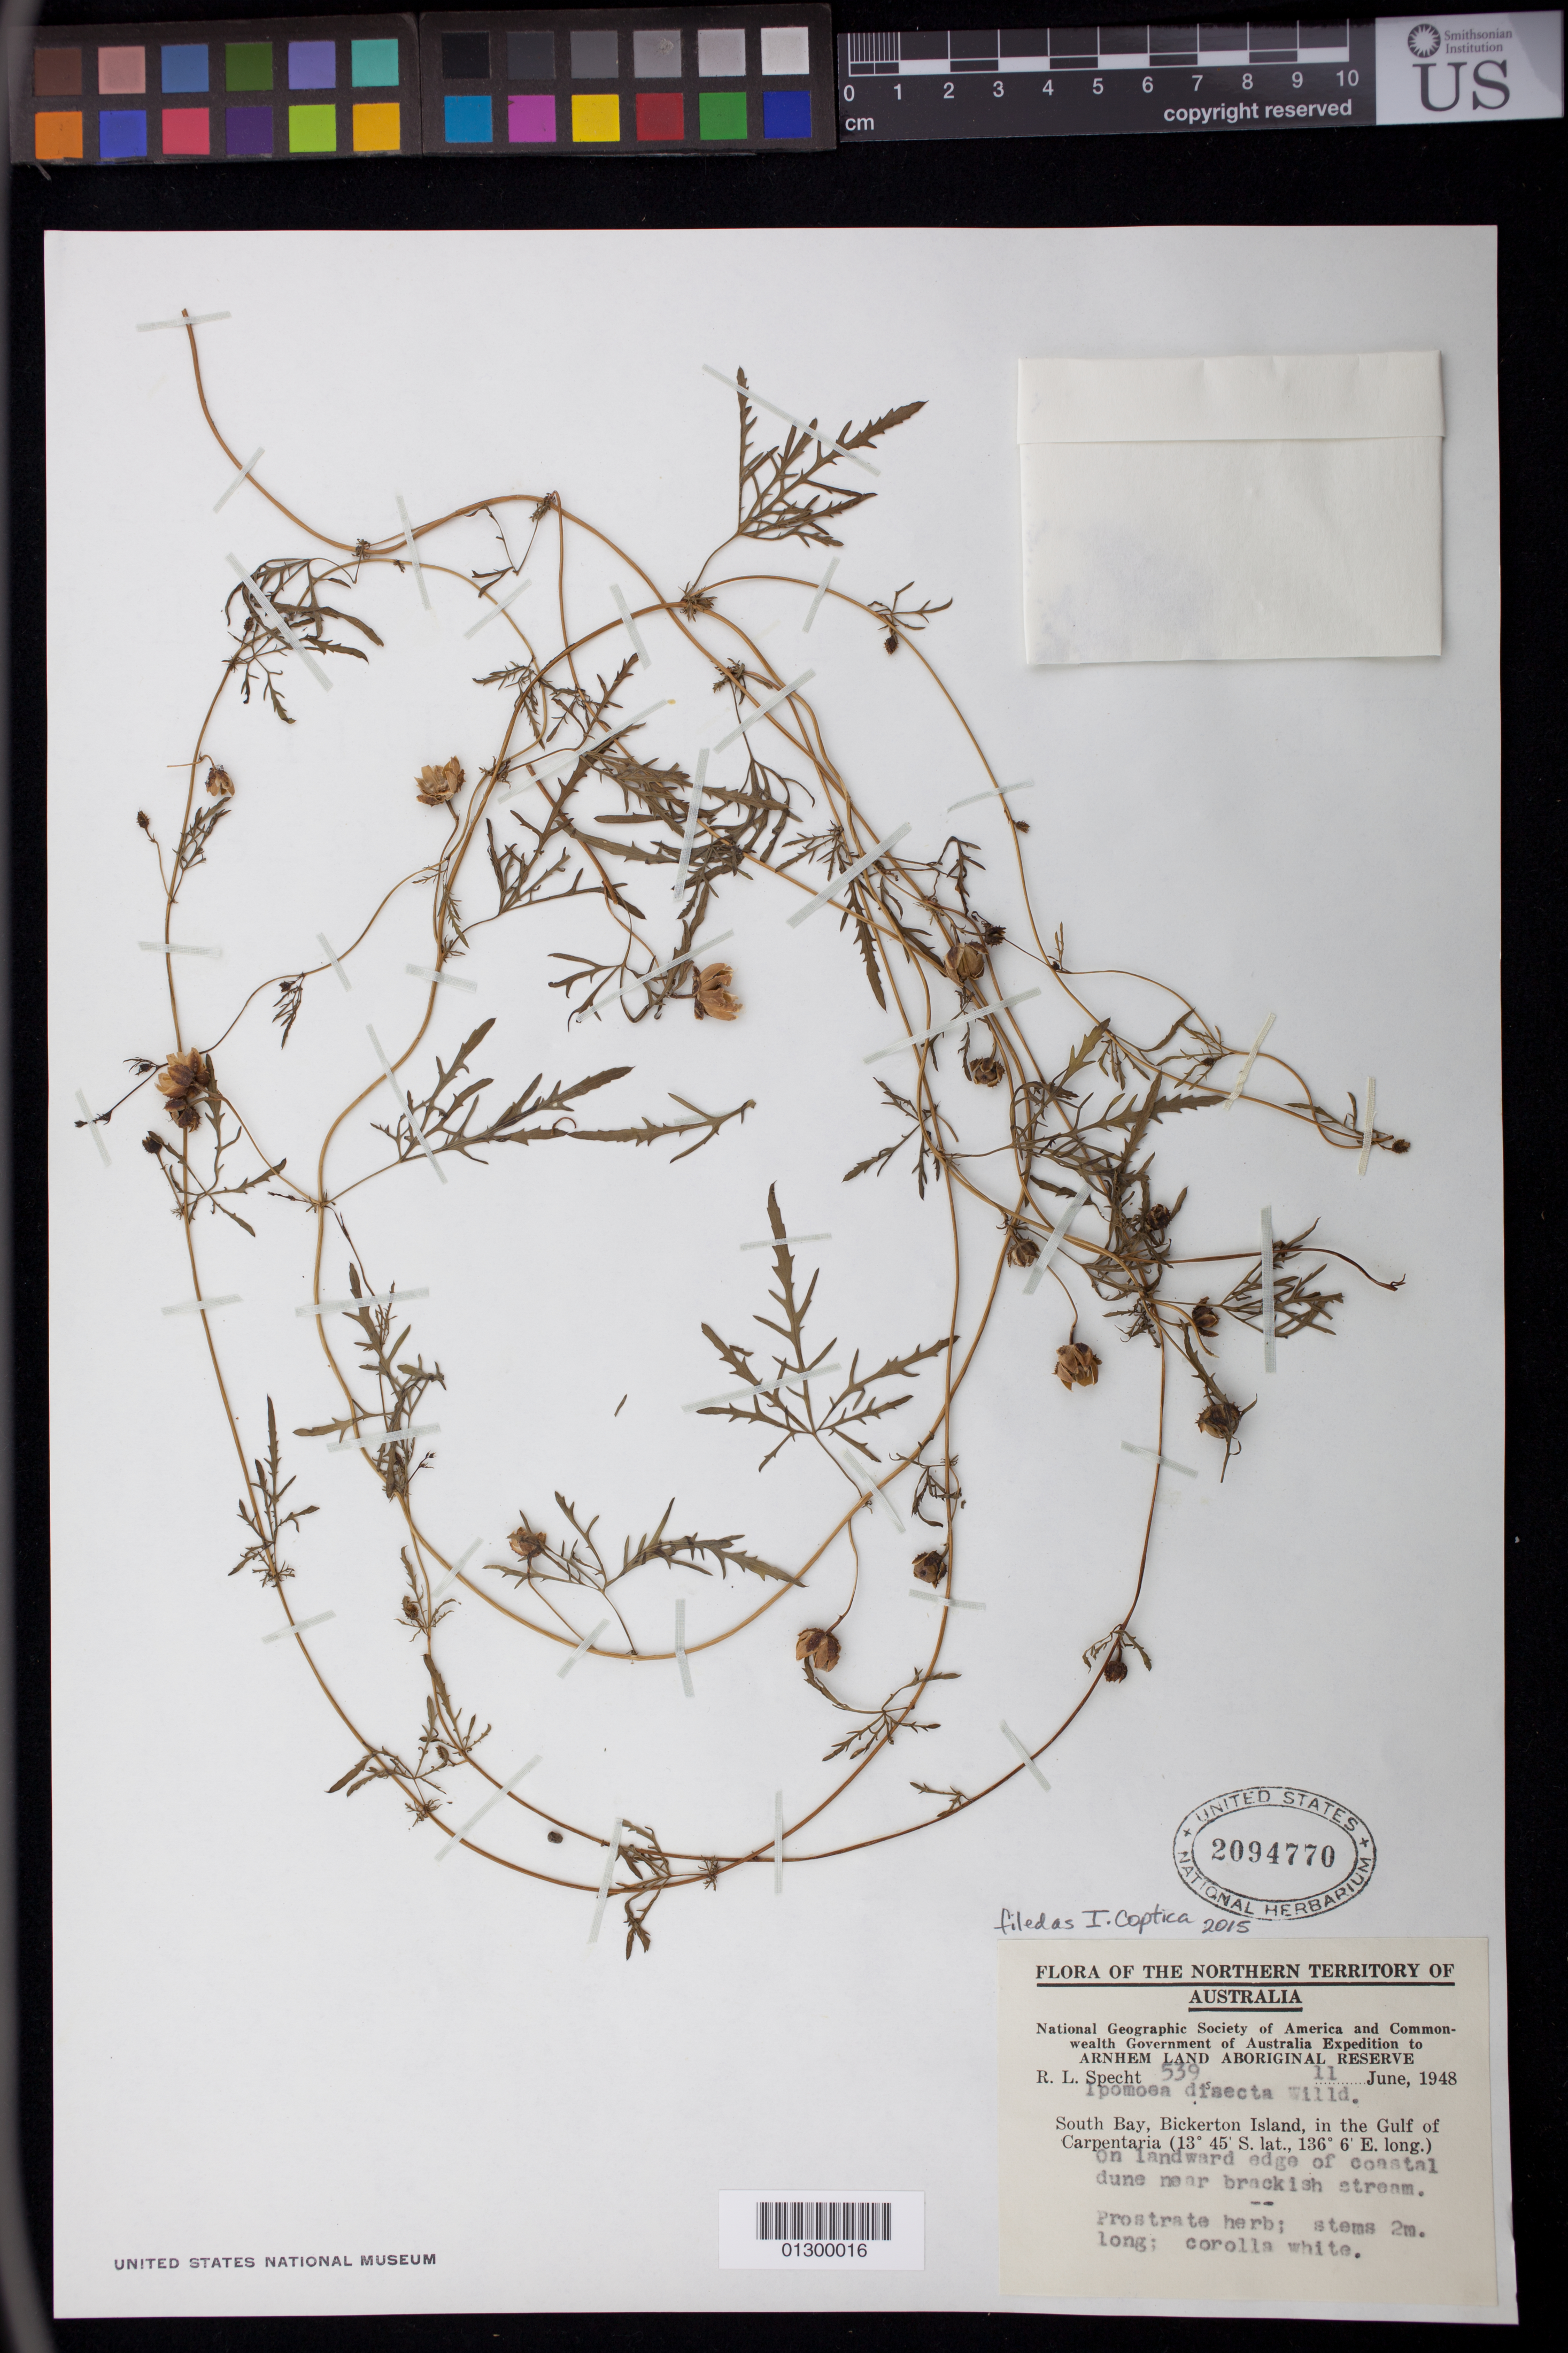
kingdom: Plantae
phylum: Tracheophyta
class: Magnoliopsida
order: Solanales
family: Convolvulaceae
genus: Ipomoea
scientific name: Ipomoea coptica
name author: (L.) Roth ex Roem. & Schult.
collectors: R. L. Specht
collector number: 539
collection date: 1948-06-11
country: Australia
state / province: Northern Territory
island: Bickerton Island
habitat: On landward edge of coastal dune near brackish stream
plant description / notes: Prostrate herb; stems 2 m. long; corolla white.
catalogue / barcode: US 2094770